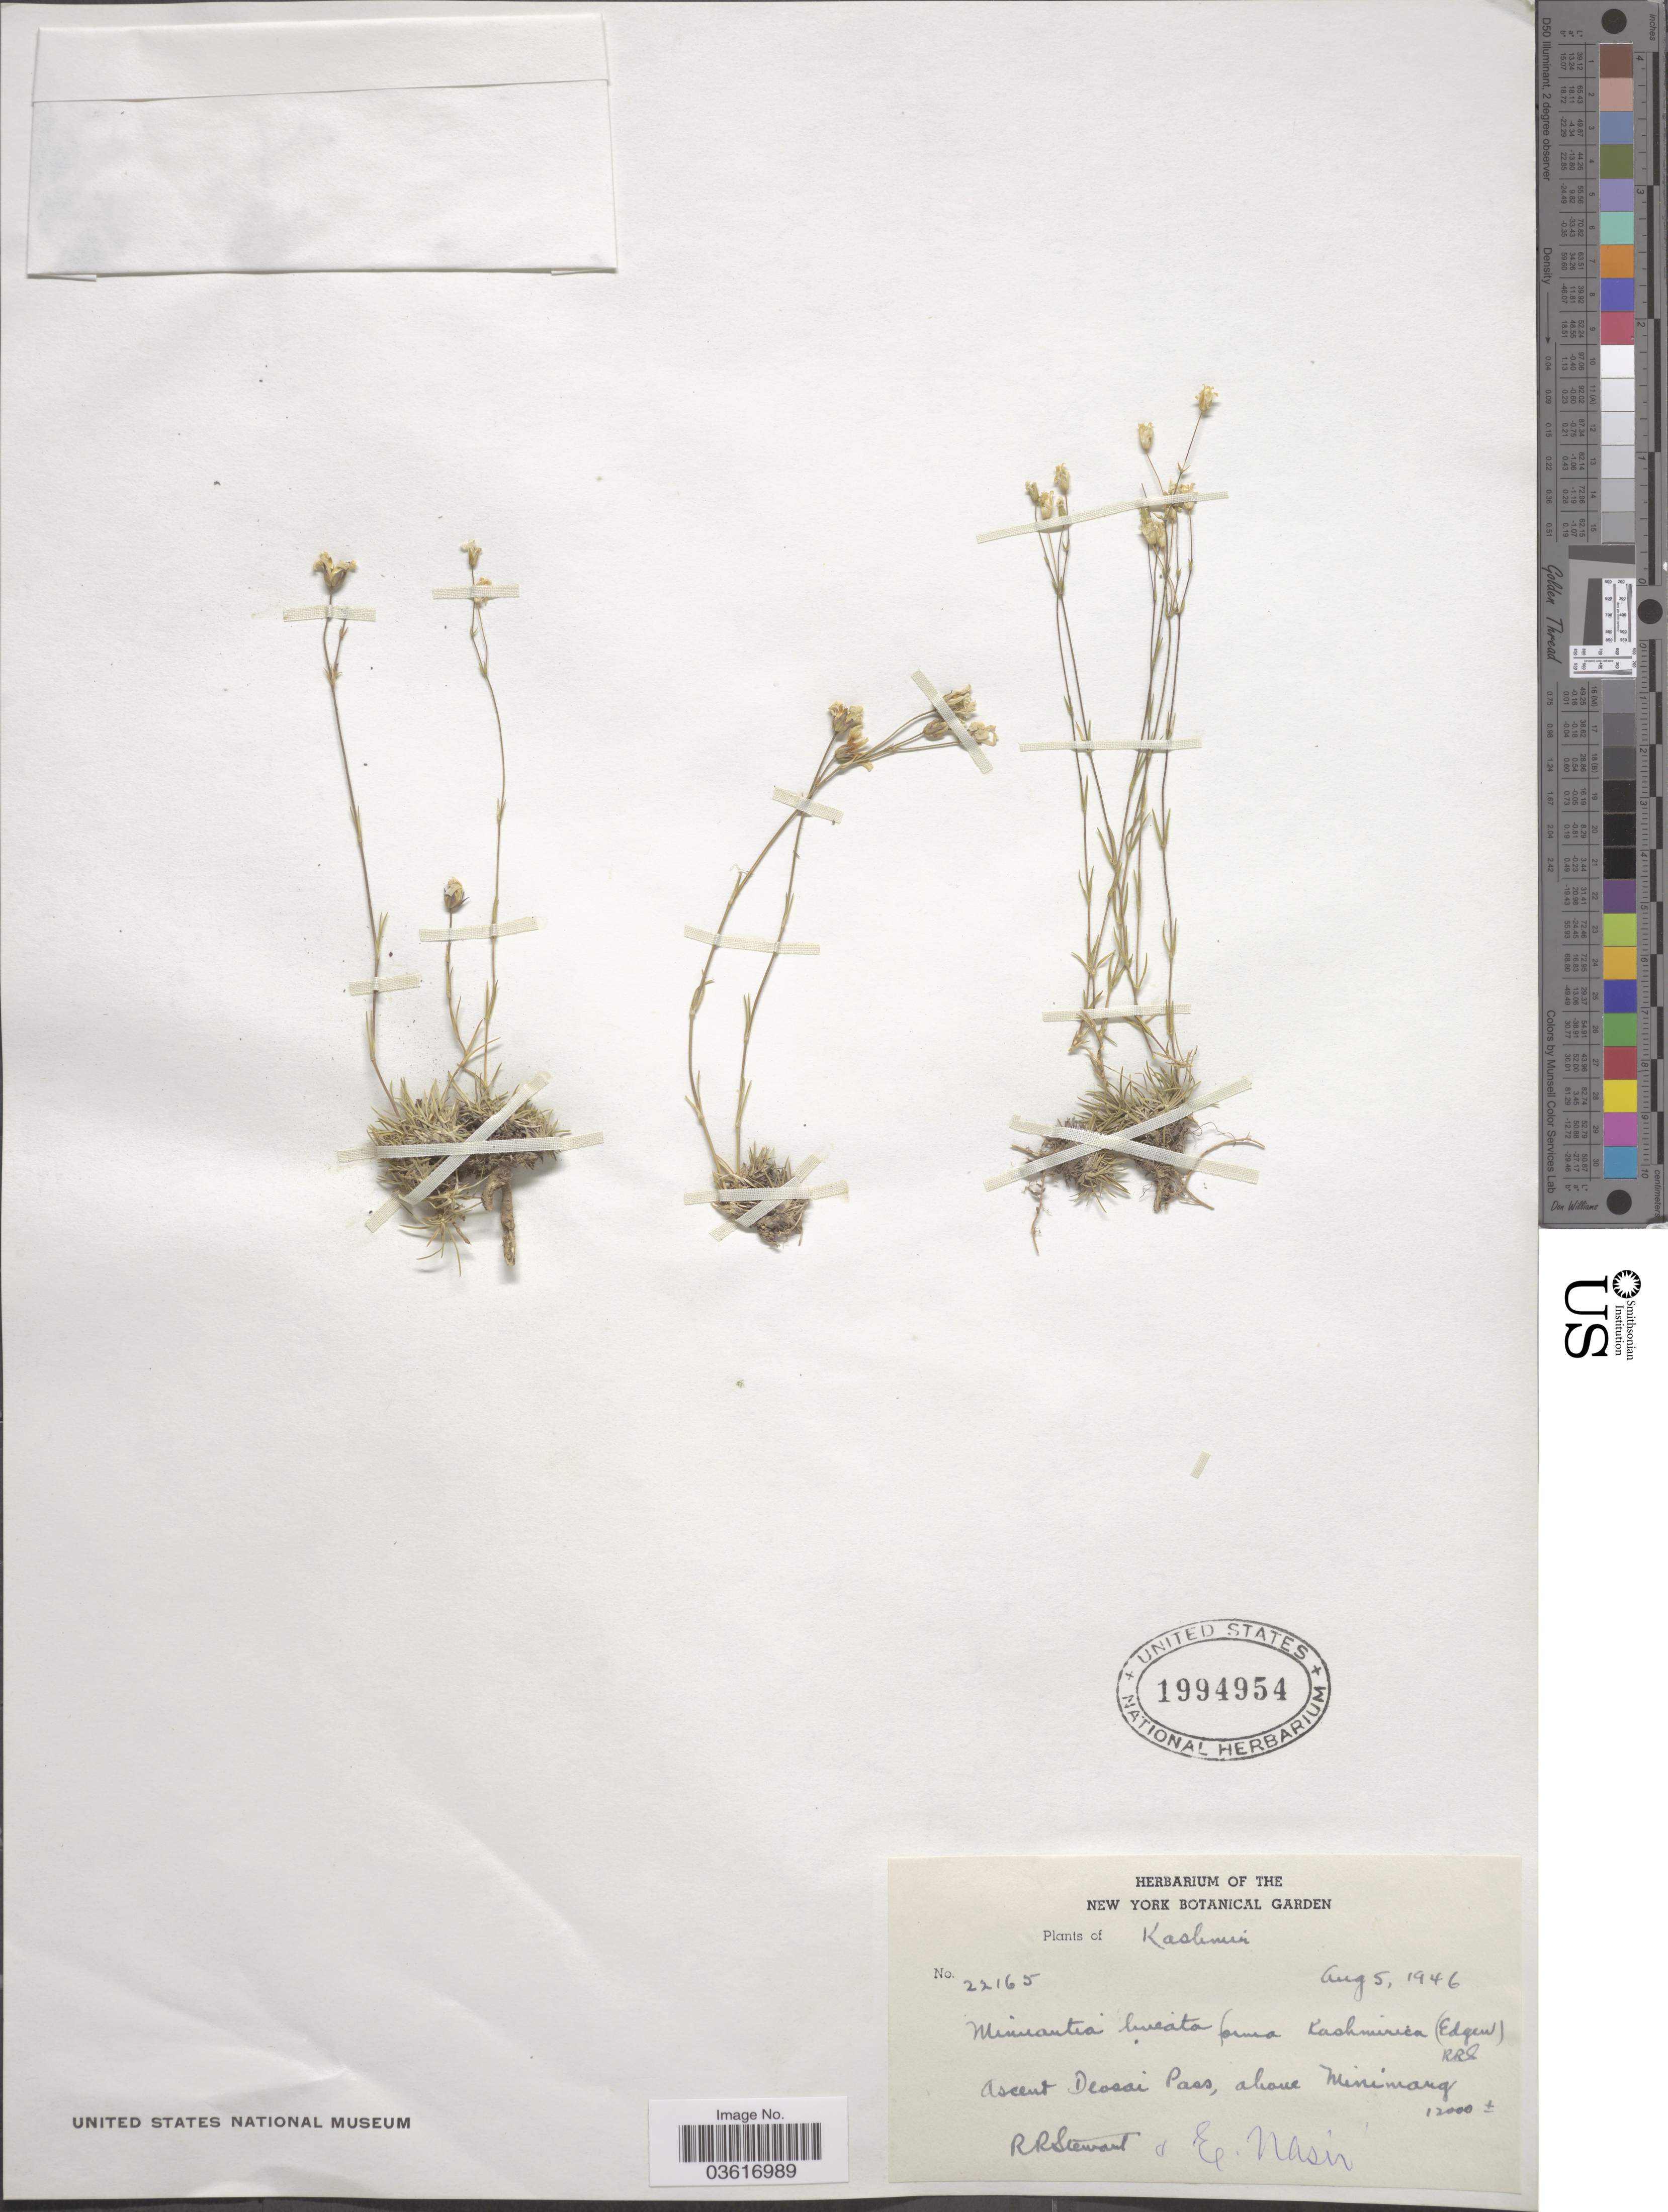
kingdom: Plantae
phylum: Tracheophyta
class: Magnoliopsida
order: Caryophyllales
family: Caryophyllaceae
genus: Minuartia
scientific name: Minuartia lineata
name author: Bornm.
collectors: R. Stewart & E. Nasir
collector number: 22165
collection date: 1946-08-05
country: India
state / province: Jammu and Kashmir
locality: Kashmir. Ascent Deosai Pass, above Minimarg.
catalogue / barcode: US 1994954